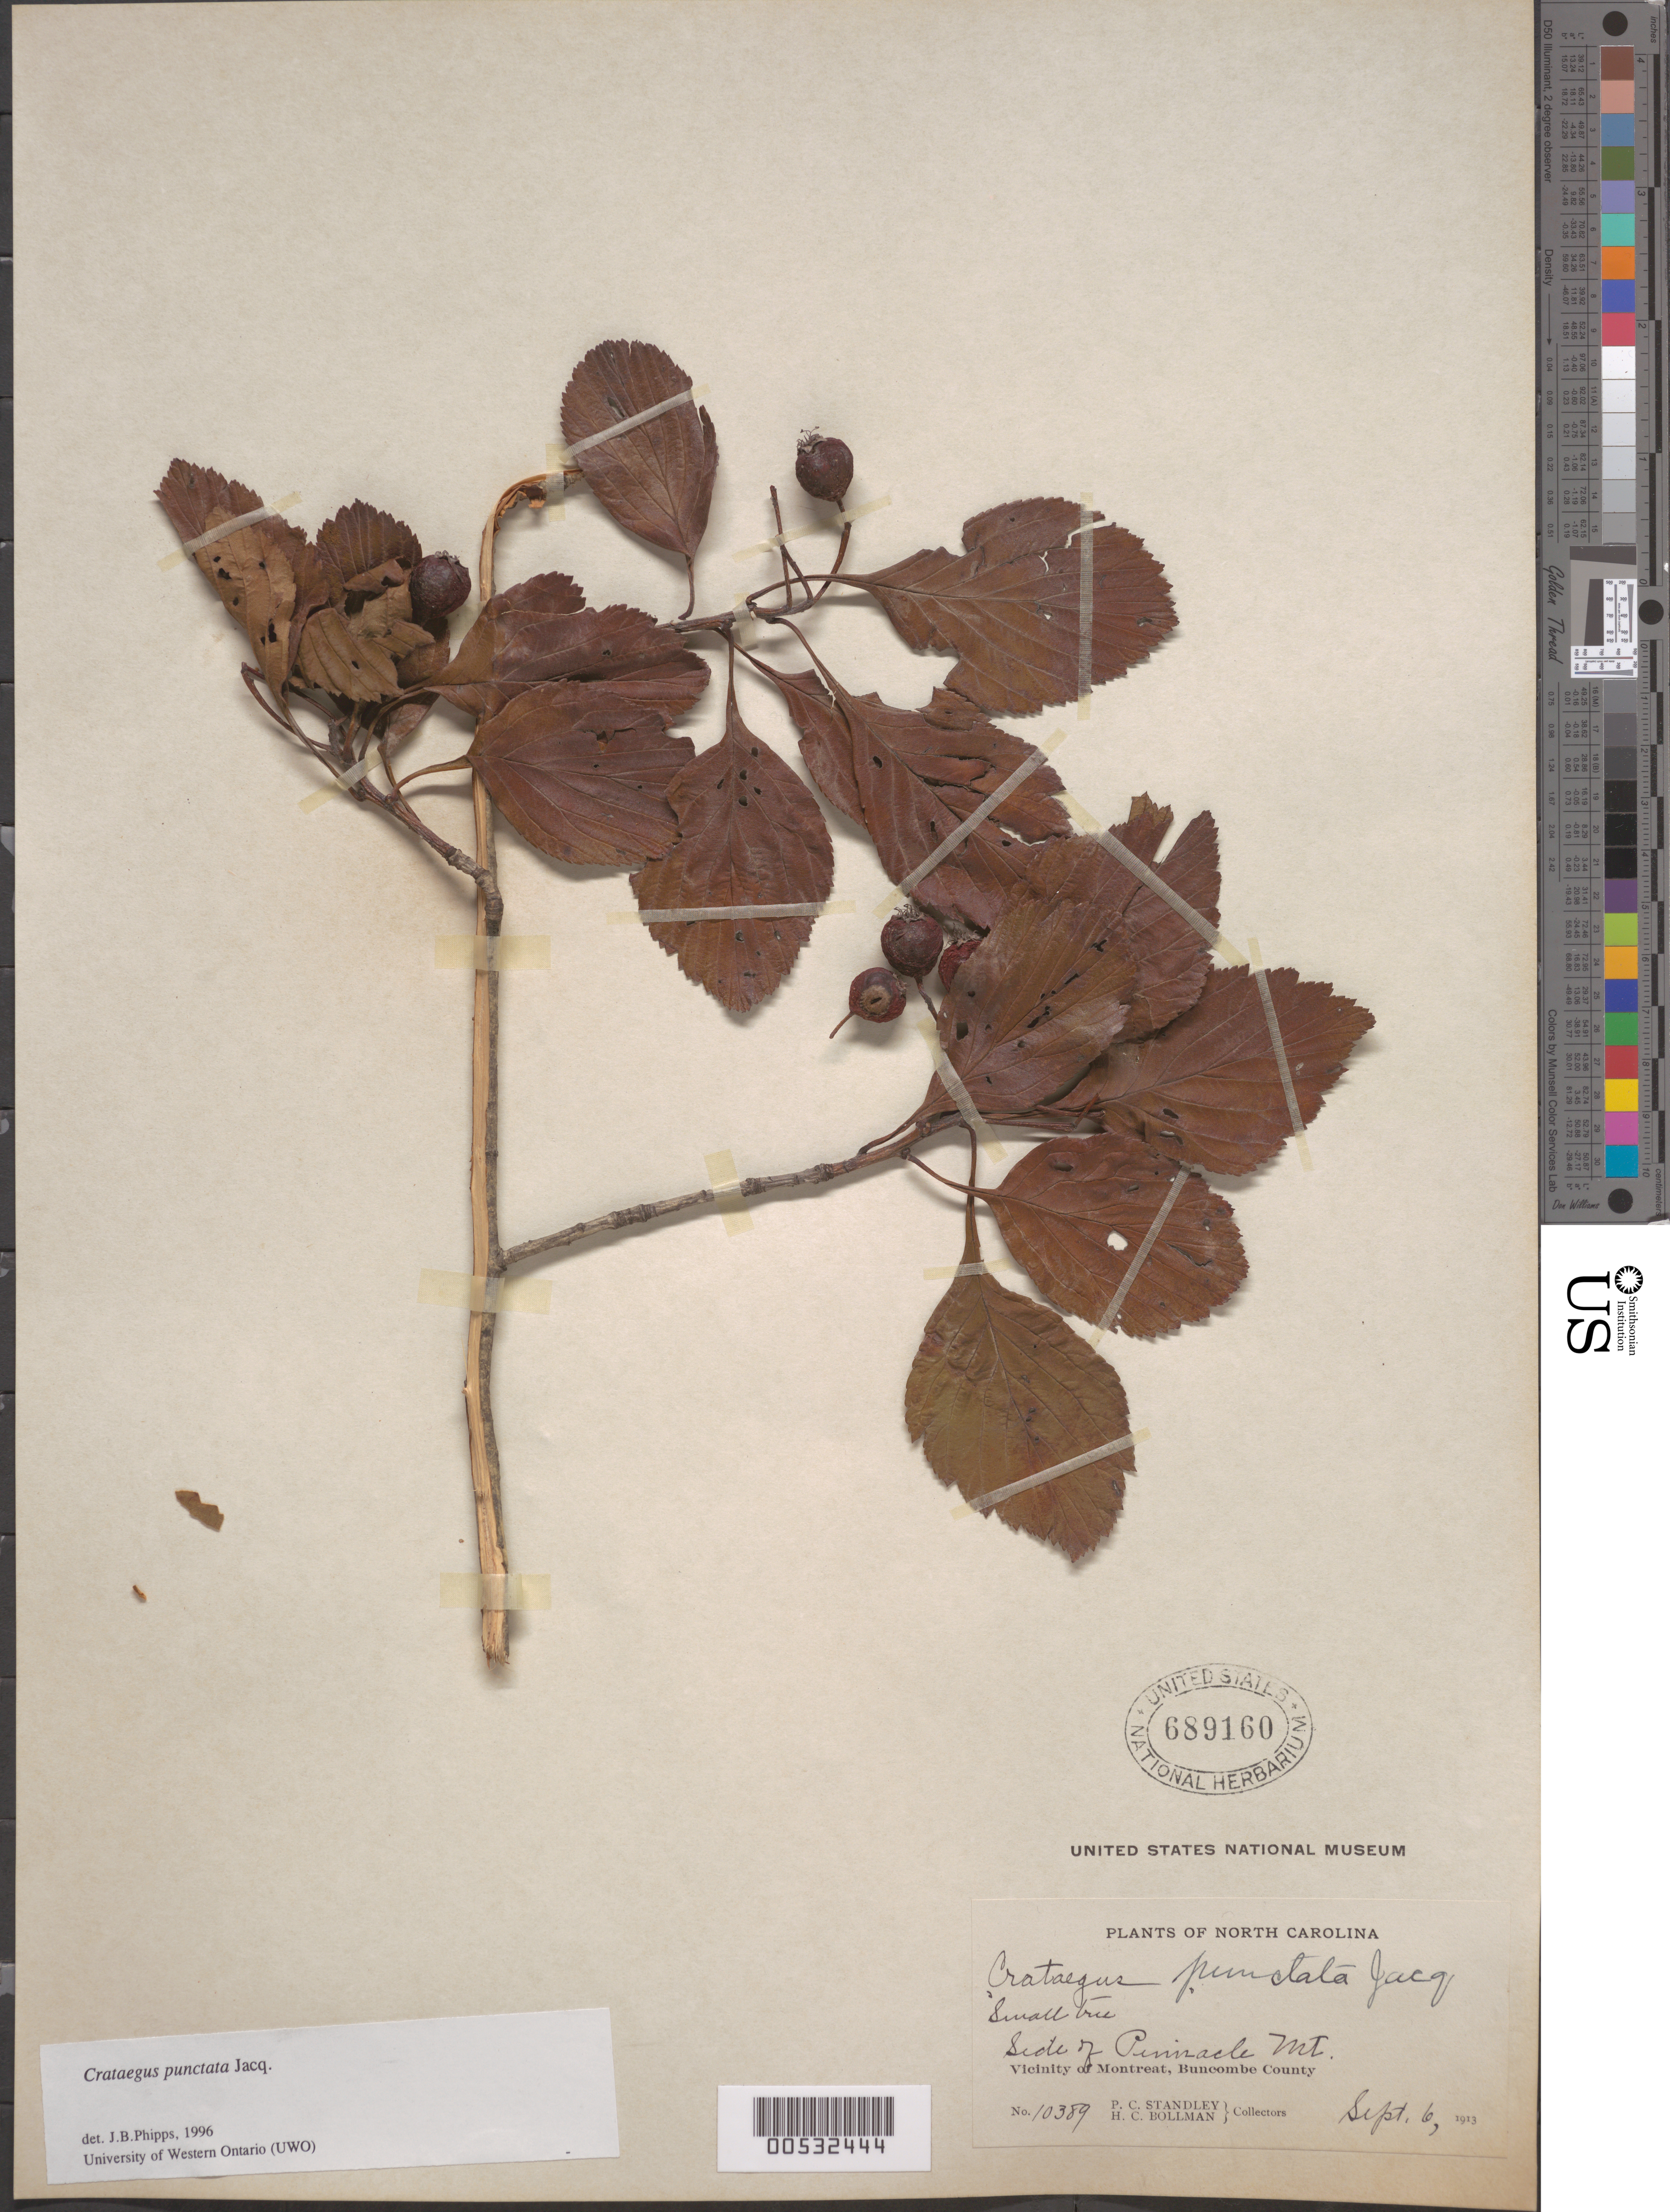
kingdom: Plantae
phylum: Tracheophyta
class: Magnoliopsida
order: Rosales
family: Rosaceae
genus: Crataegus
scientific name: Crataegus punctata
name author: Jacq.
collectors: P. C. Standley & H. C. Bollman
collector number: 10389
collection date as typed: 06 Sep 1913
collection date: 1913-09-06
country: United States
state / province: North Carolina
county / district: Buncombe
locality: Side of Pinnacle Mtn., vicinity of Montreat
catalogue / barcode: US 689160